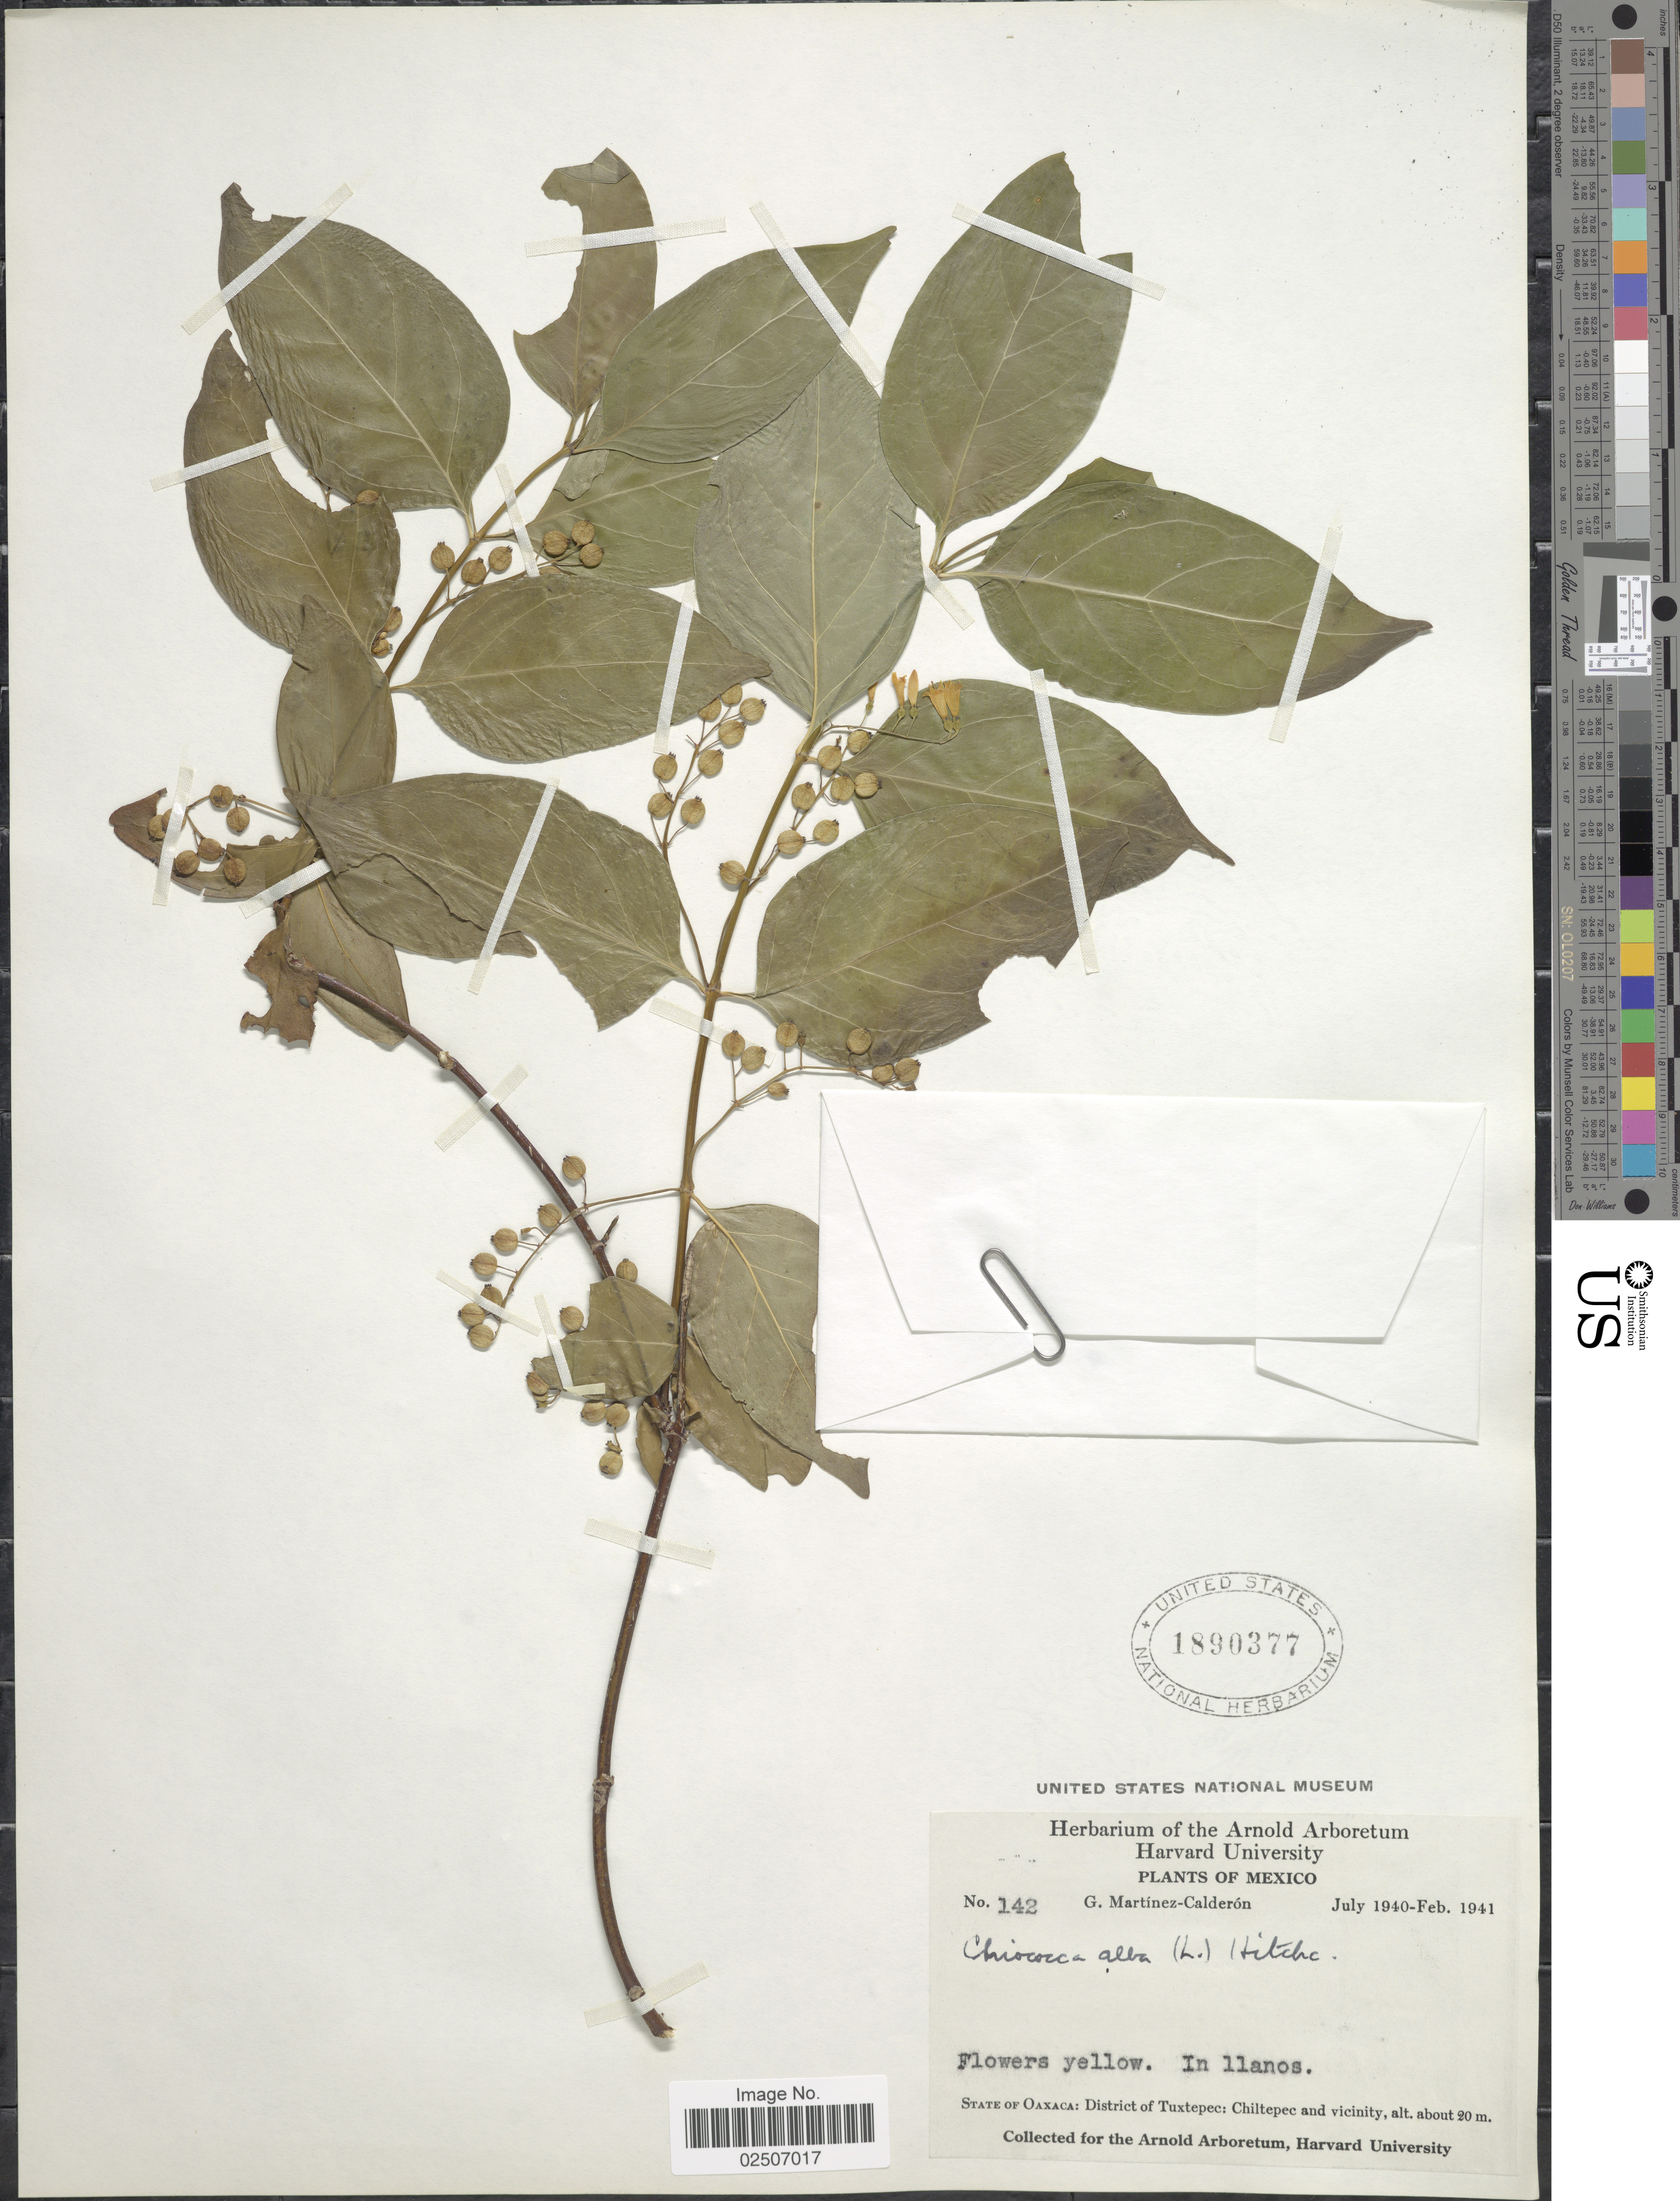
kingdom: Plantae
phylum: Tracheophyta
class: Magnoliopsida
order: Gentianales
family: Rubiaceae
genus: Chiococca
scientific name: Chiococca alba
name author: (L.) Hitchc.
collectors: G. Martínez Calderón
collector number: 142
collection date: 1940-07/1941-02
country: Mexico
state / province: Oaxaca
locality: District of Tuxtepec: Chiltepec and vicinity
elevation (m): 20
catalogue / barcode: US 1890377